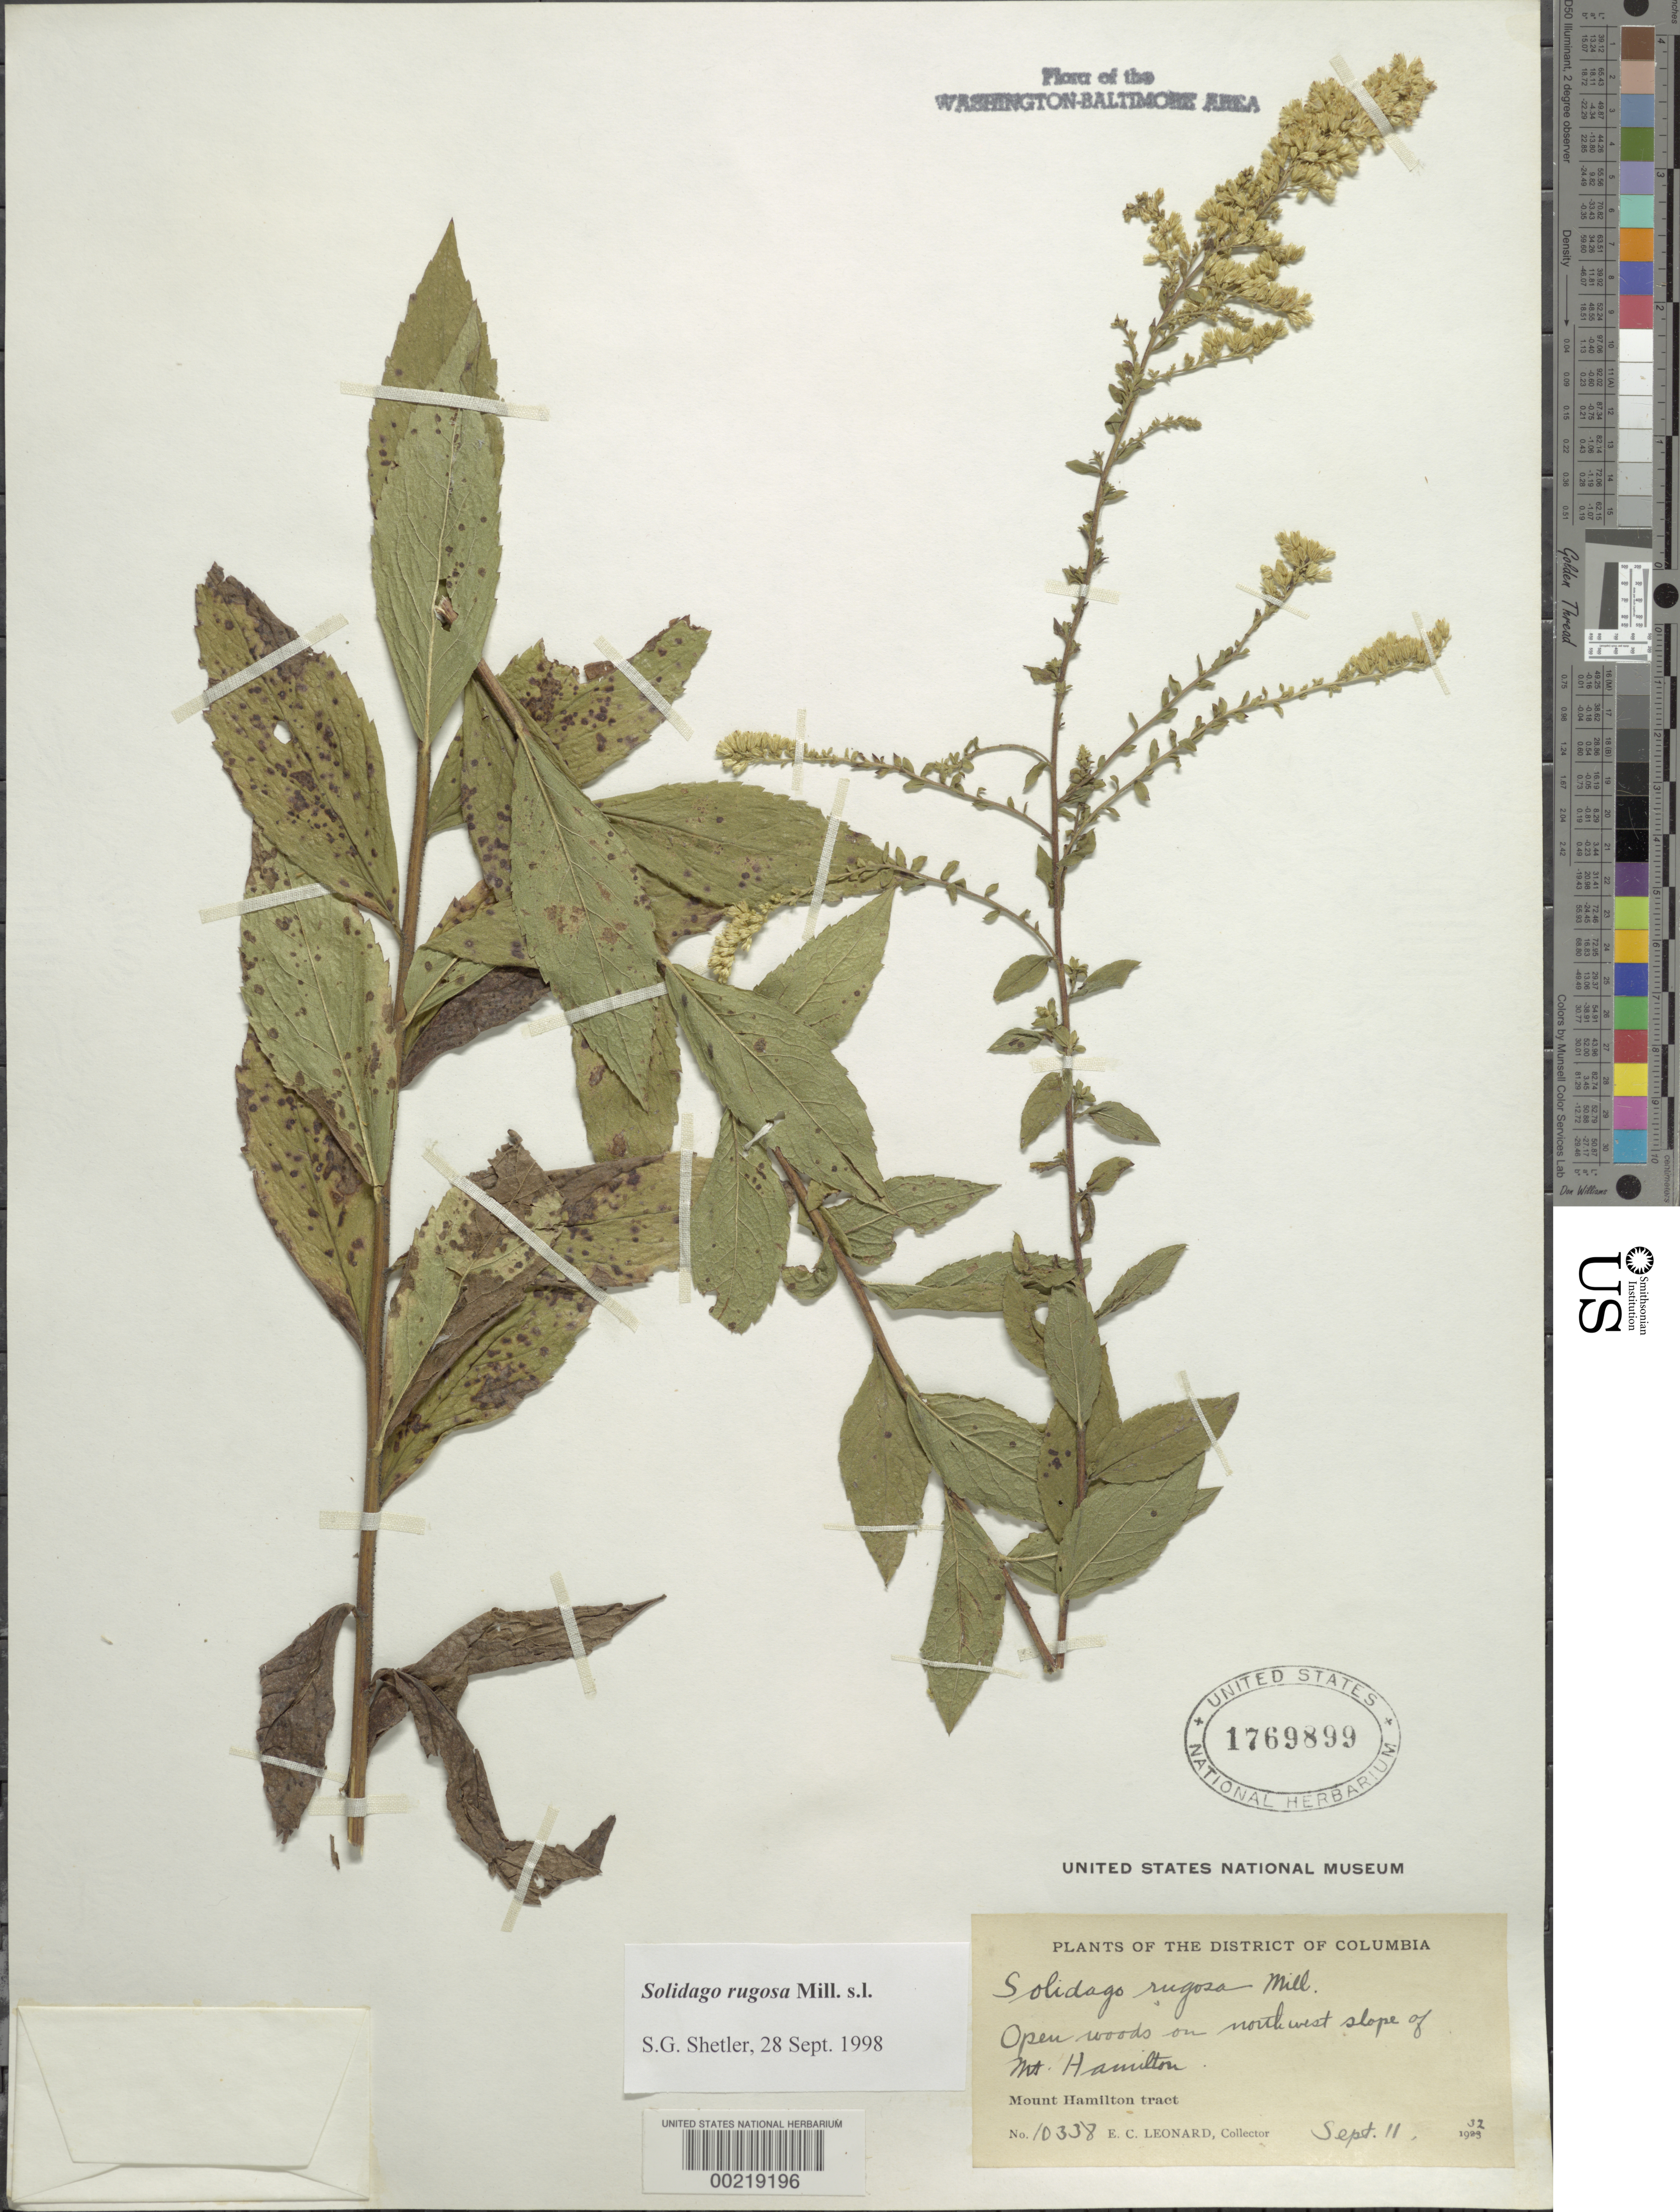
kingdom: Plantae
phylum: Tracheophyta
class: Magnoliopsida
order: Asterales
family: Asteraceae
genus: Solidago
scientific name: Solidago rugosa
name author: Mill.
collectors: E. C. Leonard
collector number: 10338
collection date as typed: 11 Sep 1932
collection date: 1932-09-11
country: United States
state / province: District of Columbia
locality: NW slope of Mount Hamilton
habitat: Open woods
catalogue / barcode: US 1769899